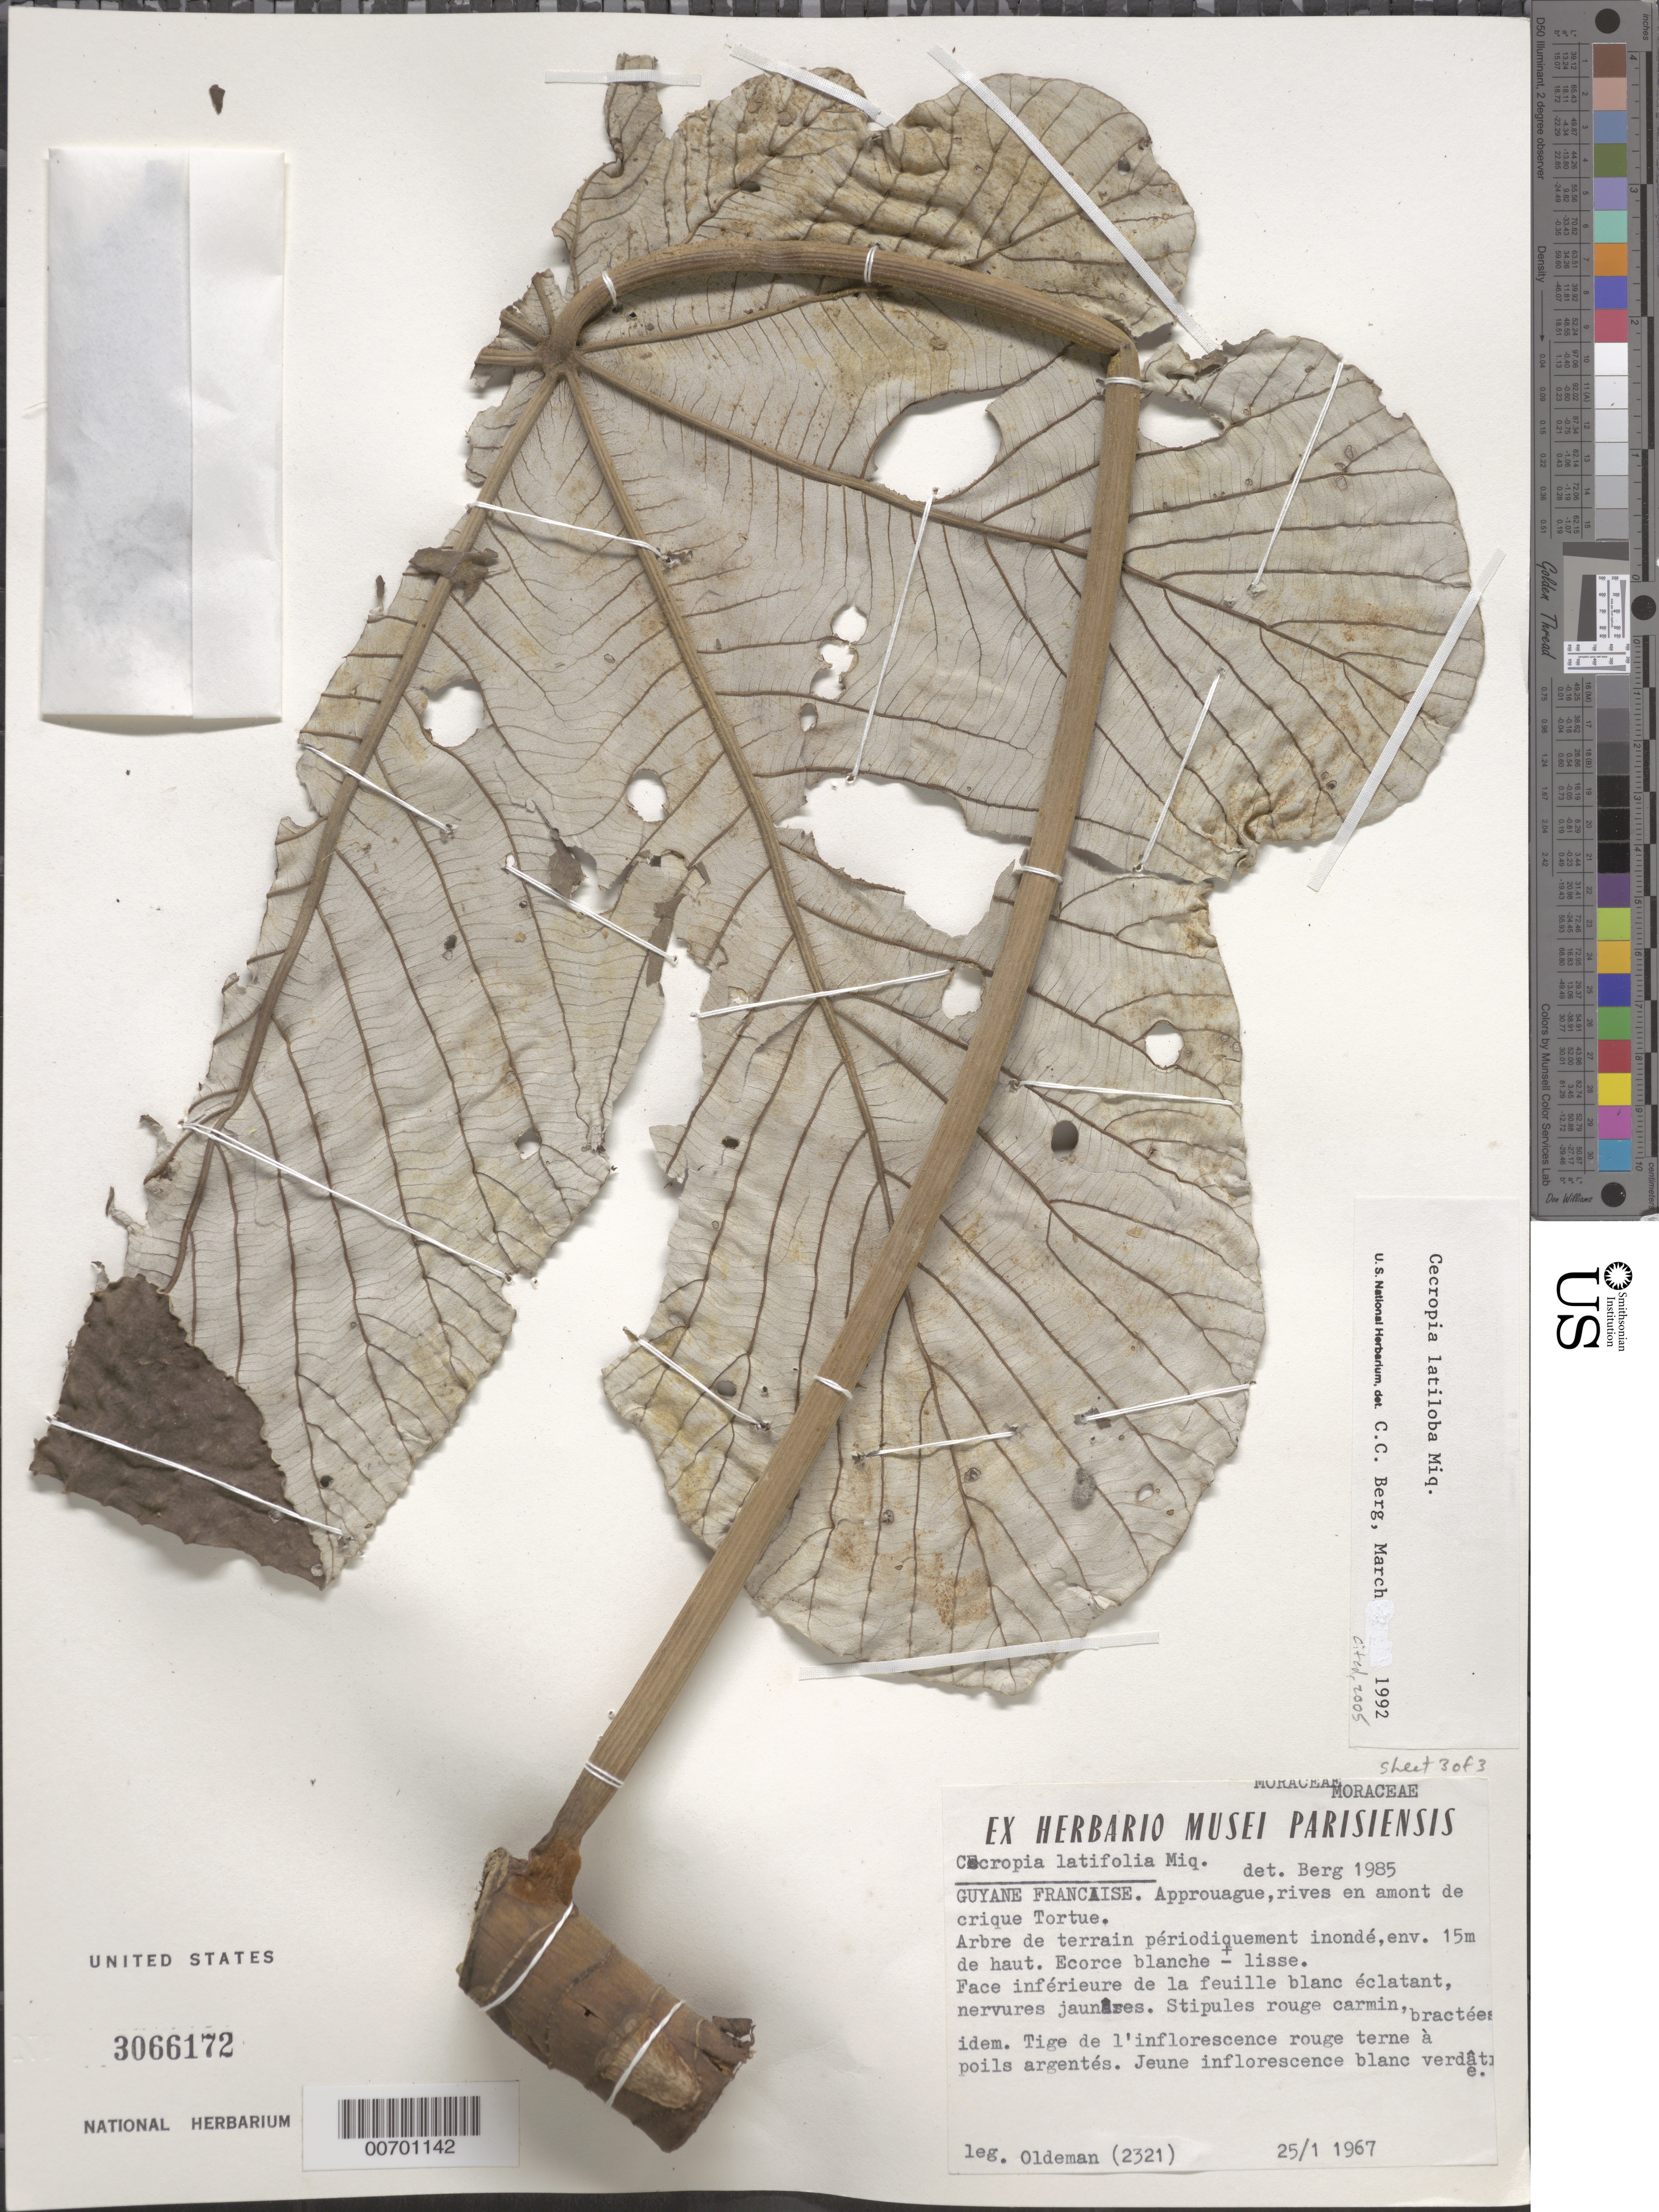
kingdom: Plantae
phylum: Tracheophyta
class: Magnoliopsida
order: Rosales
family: Urticaceae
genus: Cecropia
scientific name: Cecropia latiloba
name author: Miq.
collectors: -- Oldeman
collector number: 2321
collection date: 1967-01-25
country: French Guiana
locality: Guyane Francaise. Approuague, rives en amont de crique Tortue.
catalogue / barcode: US 3066172